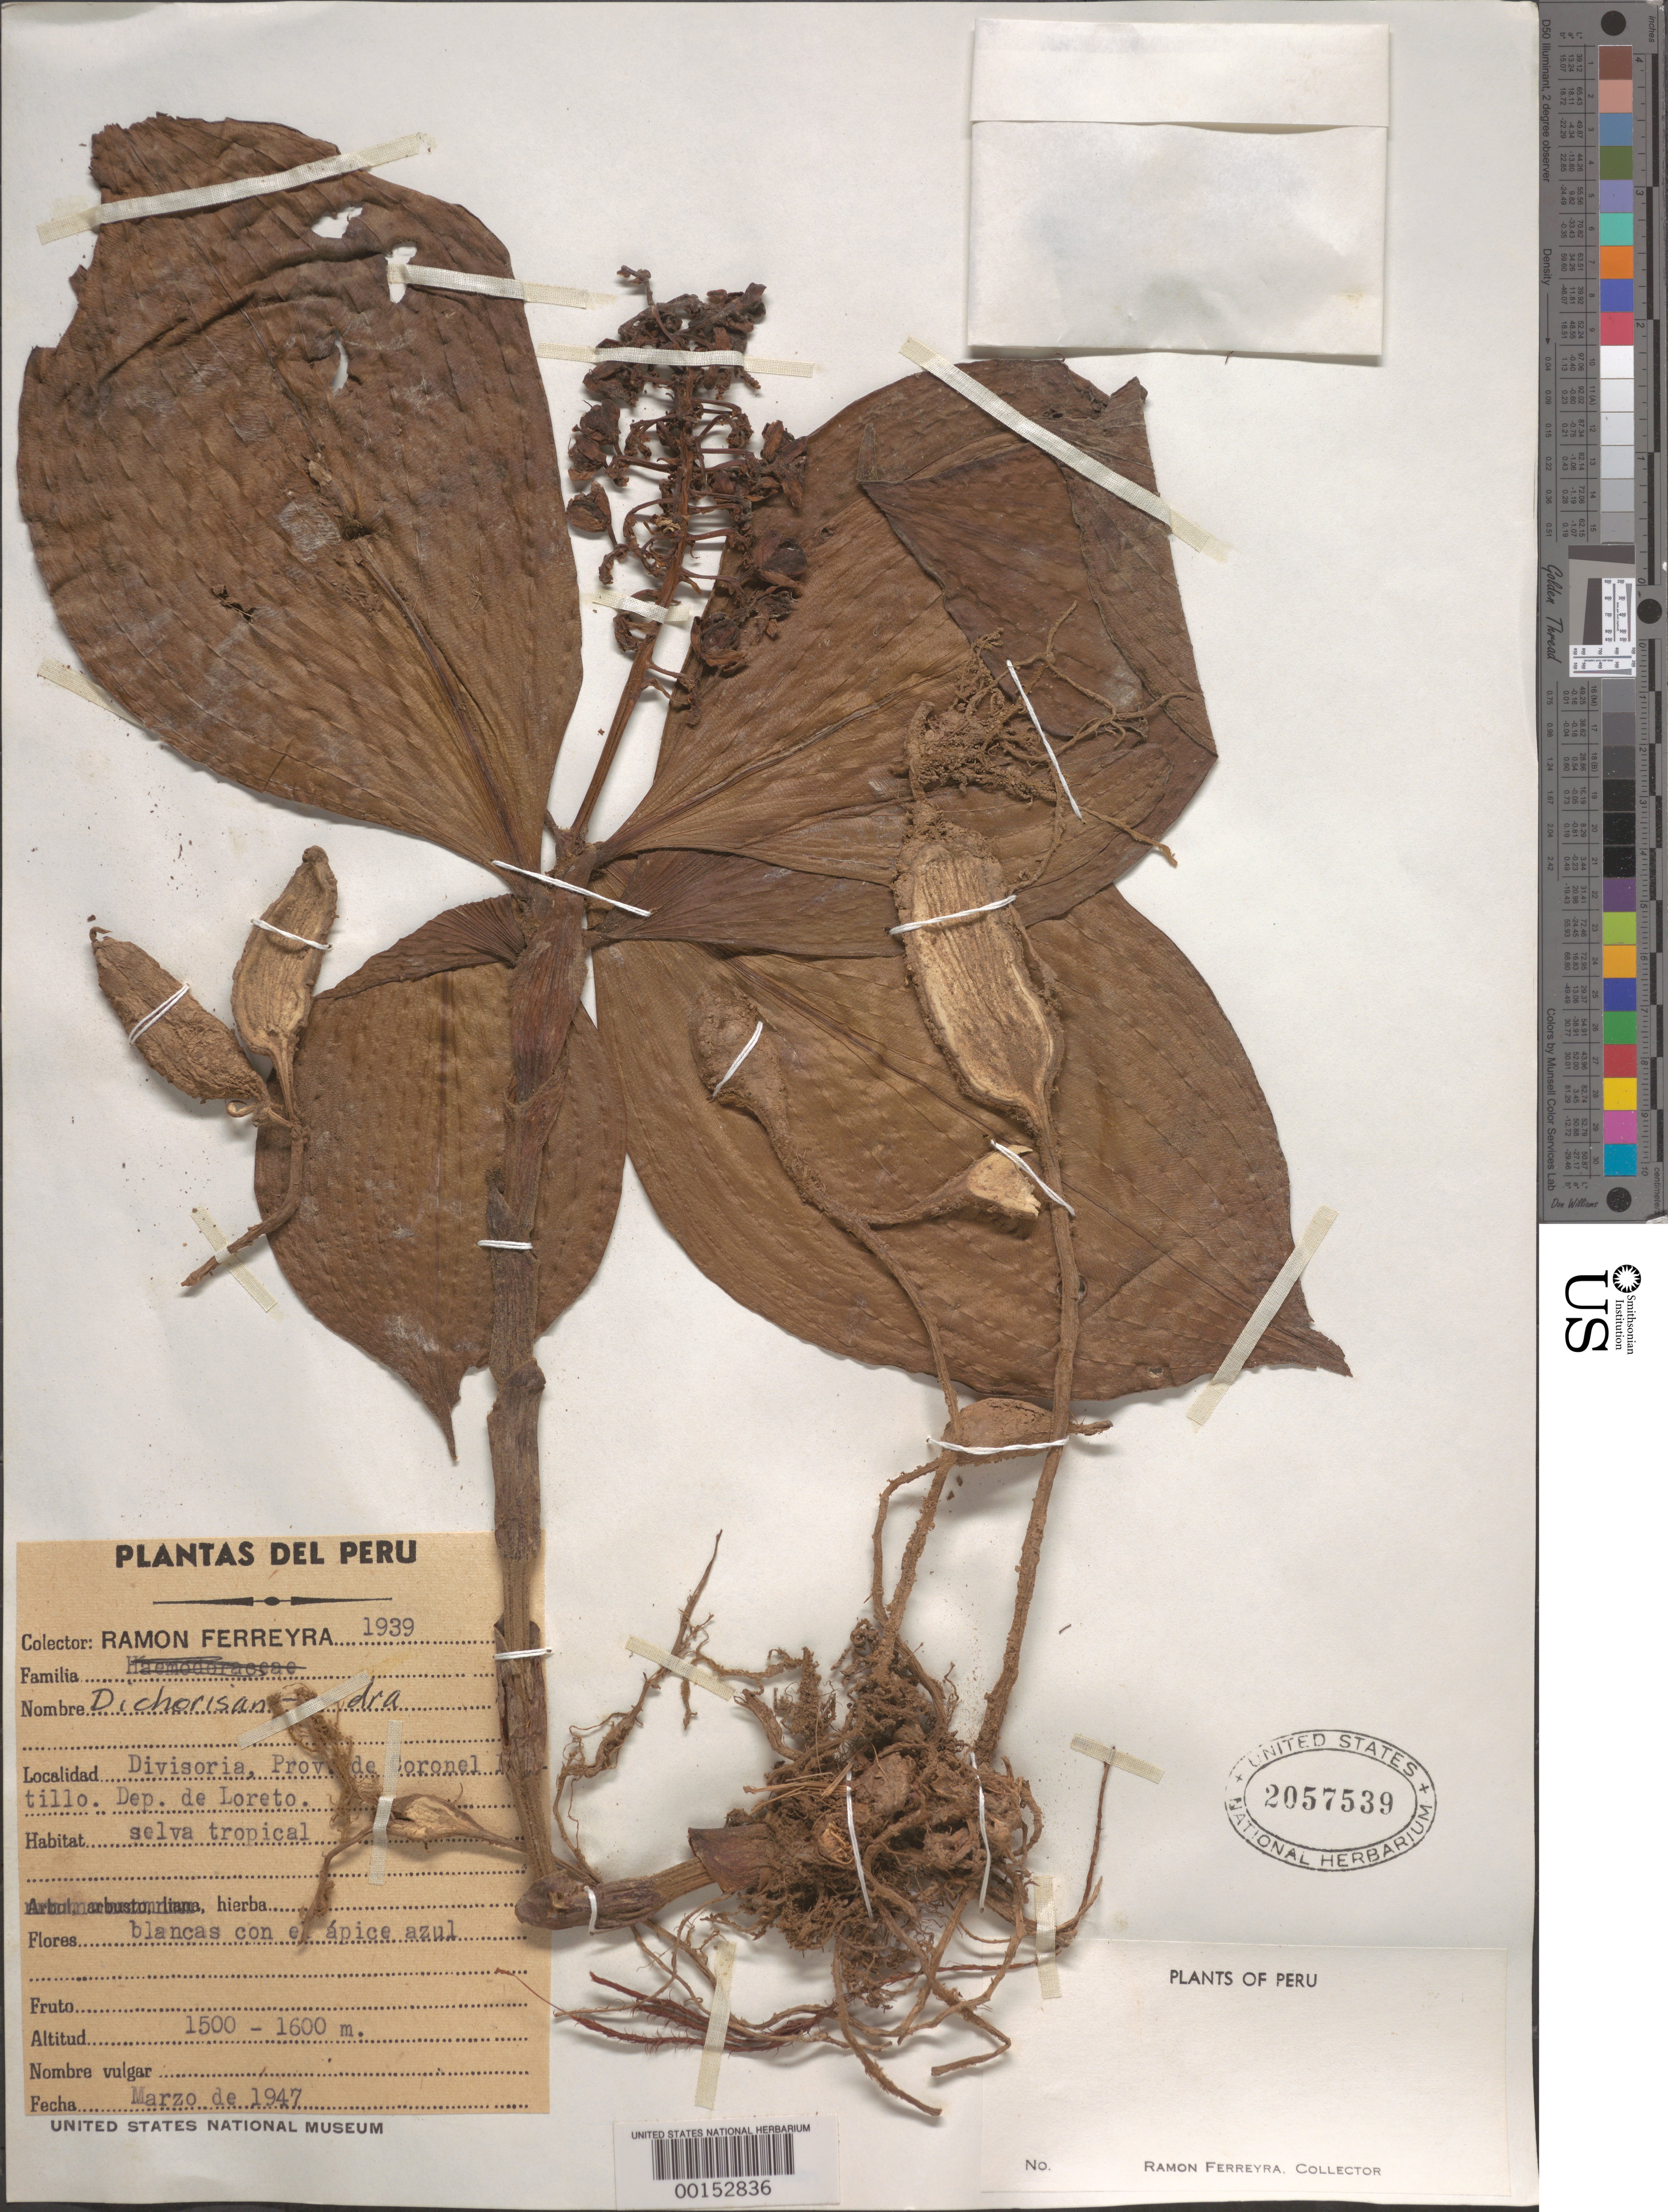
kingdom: Plantae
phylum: Tracheophyta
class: Liliopsida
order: Commelinales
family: Commelinaceae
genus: Dichorisandra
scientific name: Dichorisandra sp.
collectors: R. A. Ferreyra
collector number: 1939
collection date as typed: Mar 1947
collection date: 1947-03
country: Peru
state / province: Loreto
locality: Coronel Portillo Prov. [?], Divisoria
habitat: Tropical forest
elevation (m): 1500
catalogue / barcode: US 2057539